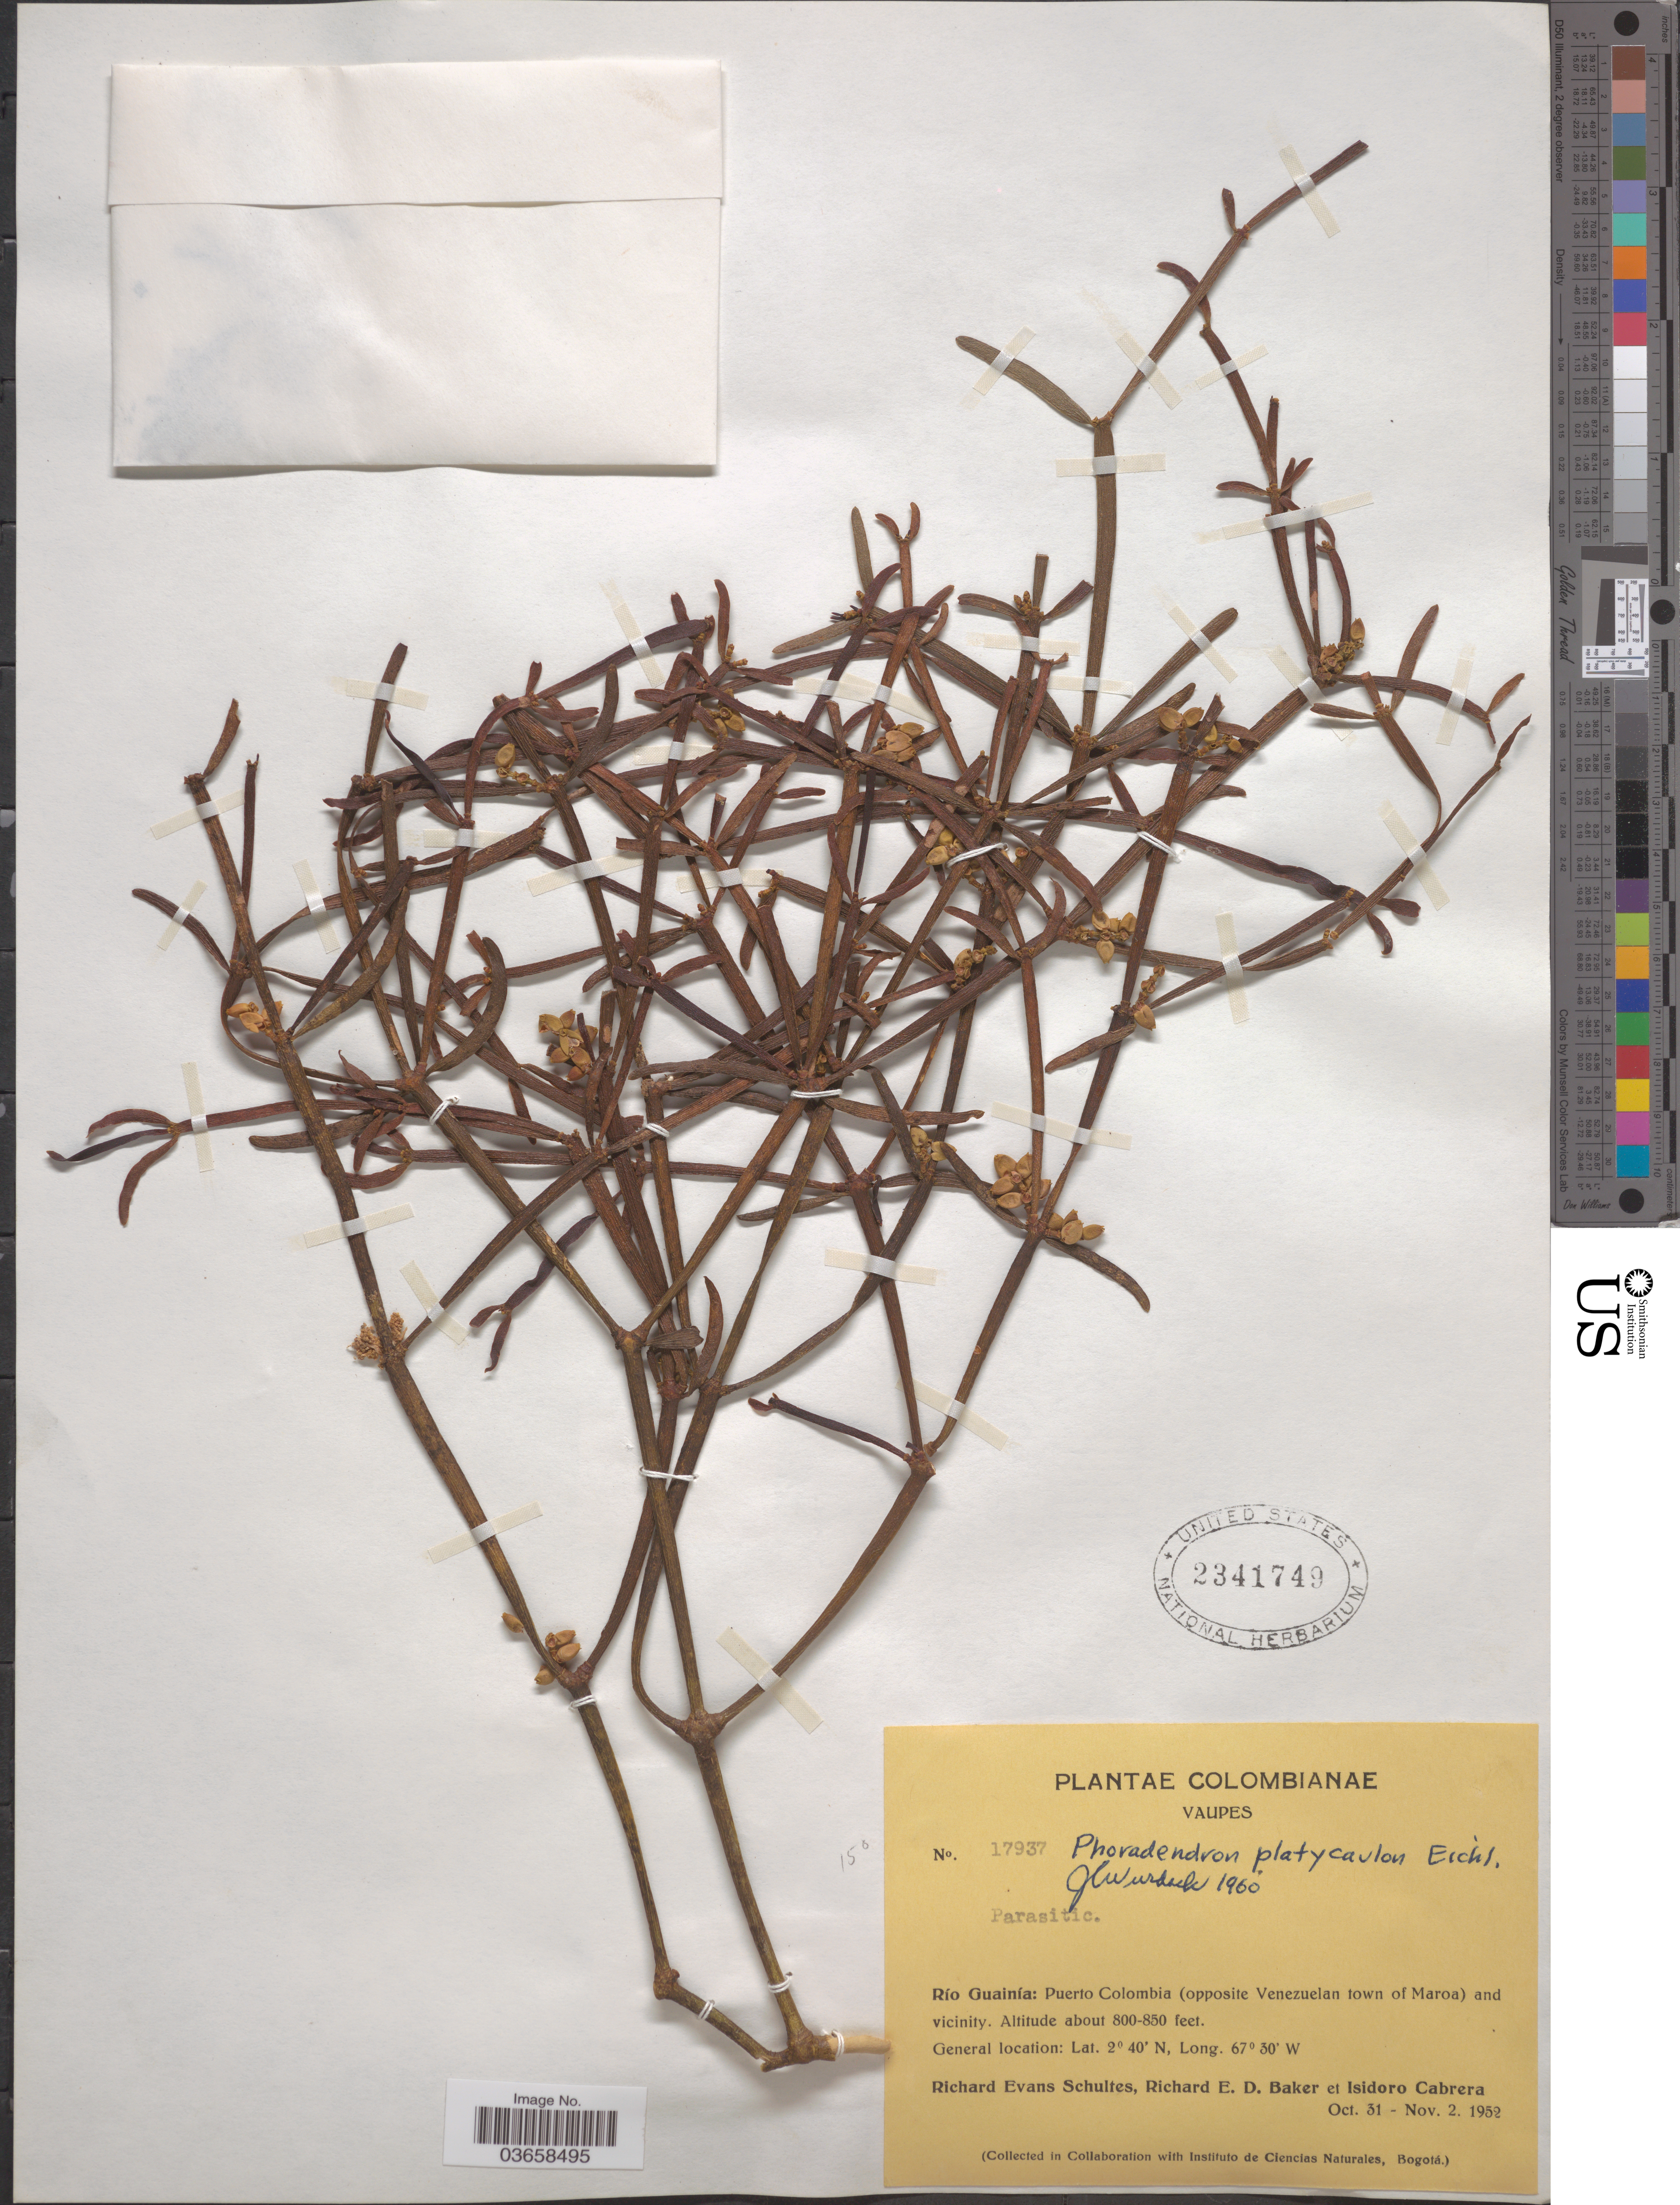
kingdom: Plantae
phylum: Tracheophyta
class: Magnoliopsida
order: Santalales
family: Viscaceae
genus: Phoradendron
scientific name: Phoradendron platycaulon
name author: Eichler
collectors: R. E. Schultes, R. E. D. Baker & I. Cabrera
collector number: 17937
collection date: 1952-10-31/1952-11-02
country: Colombia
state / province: Vaupés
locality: Río Guainía: Puerto Colombia (opposite Venezuelan town of Maroa) and vicinity.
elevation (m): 244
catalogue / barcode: US 2341749